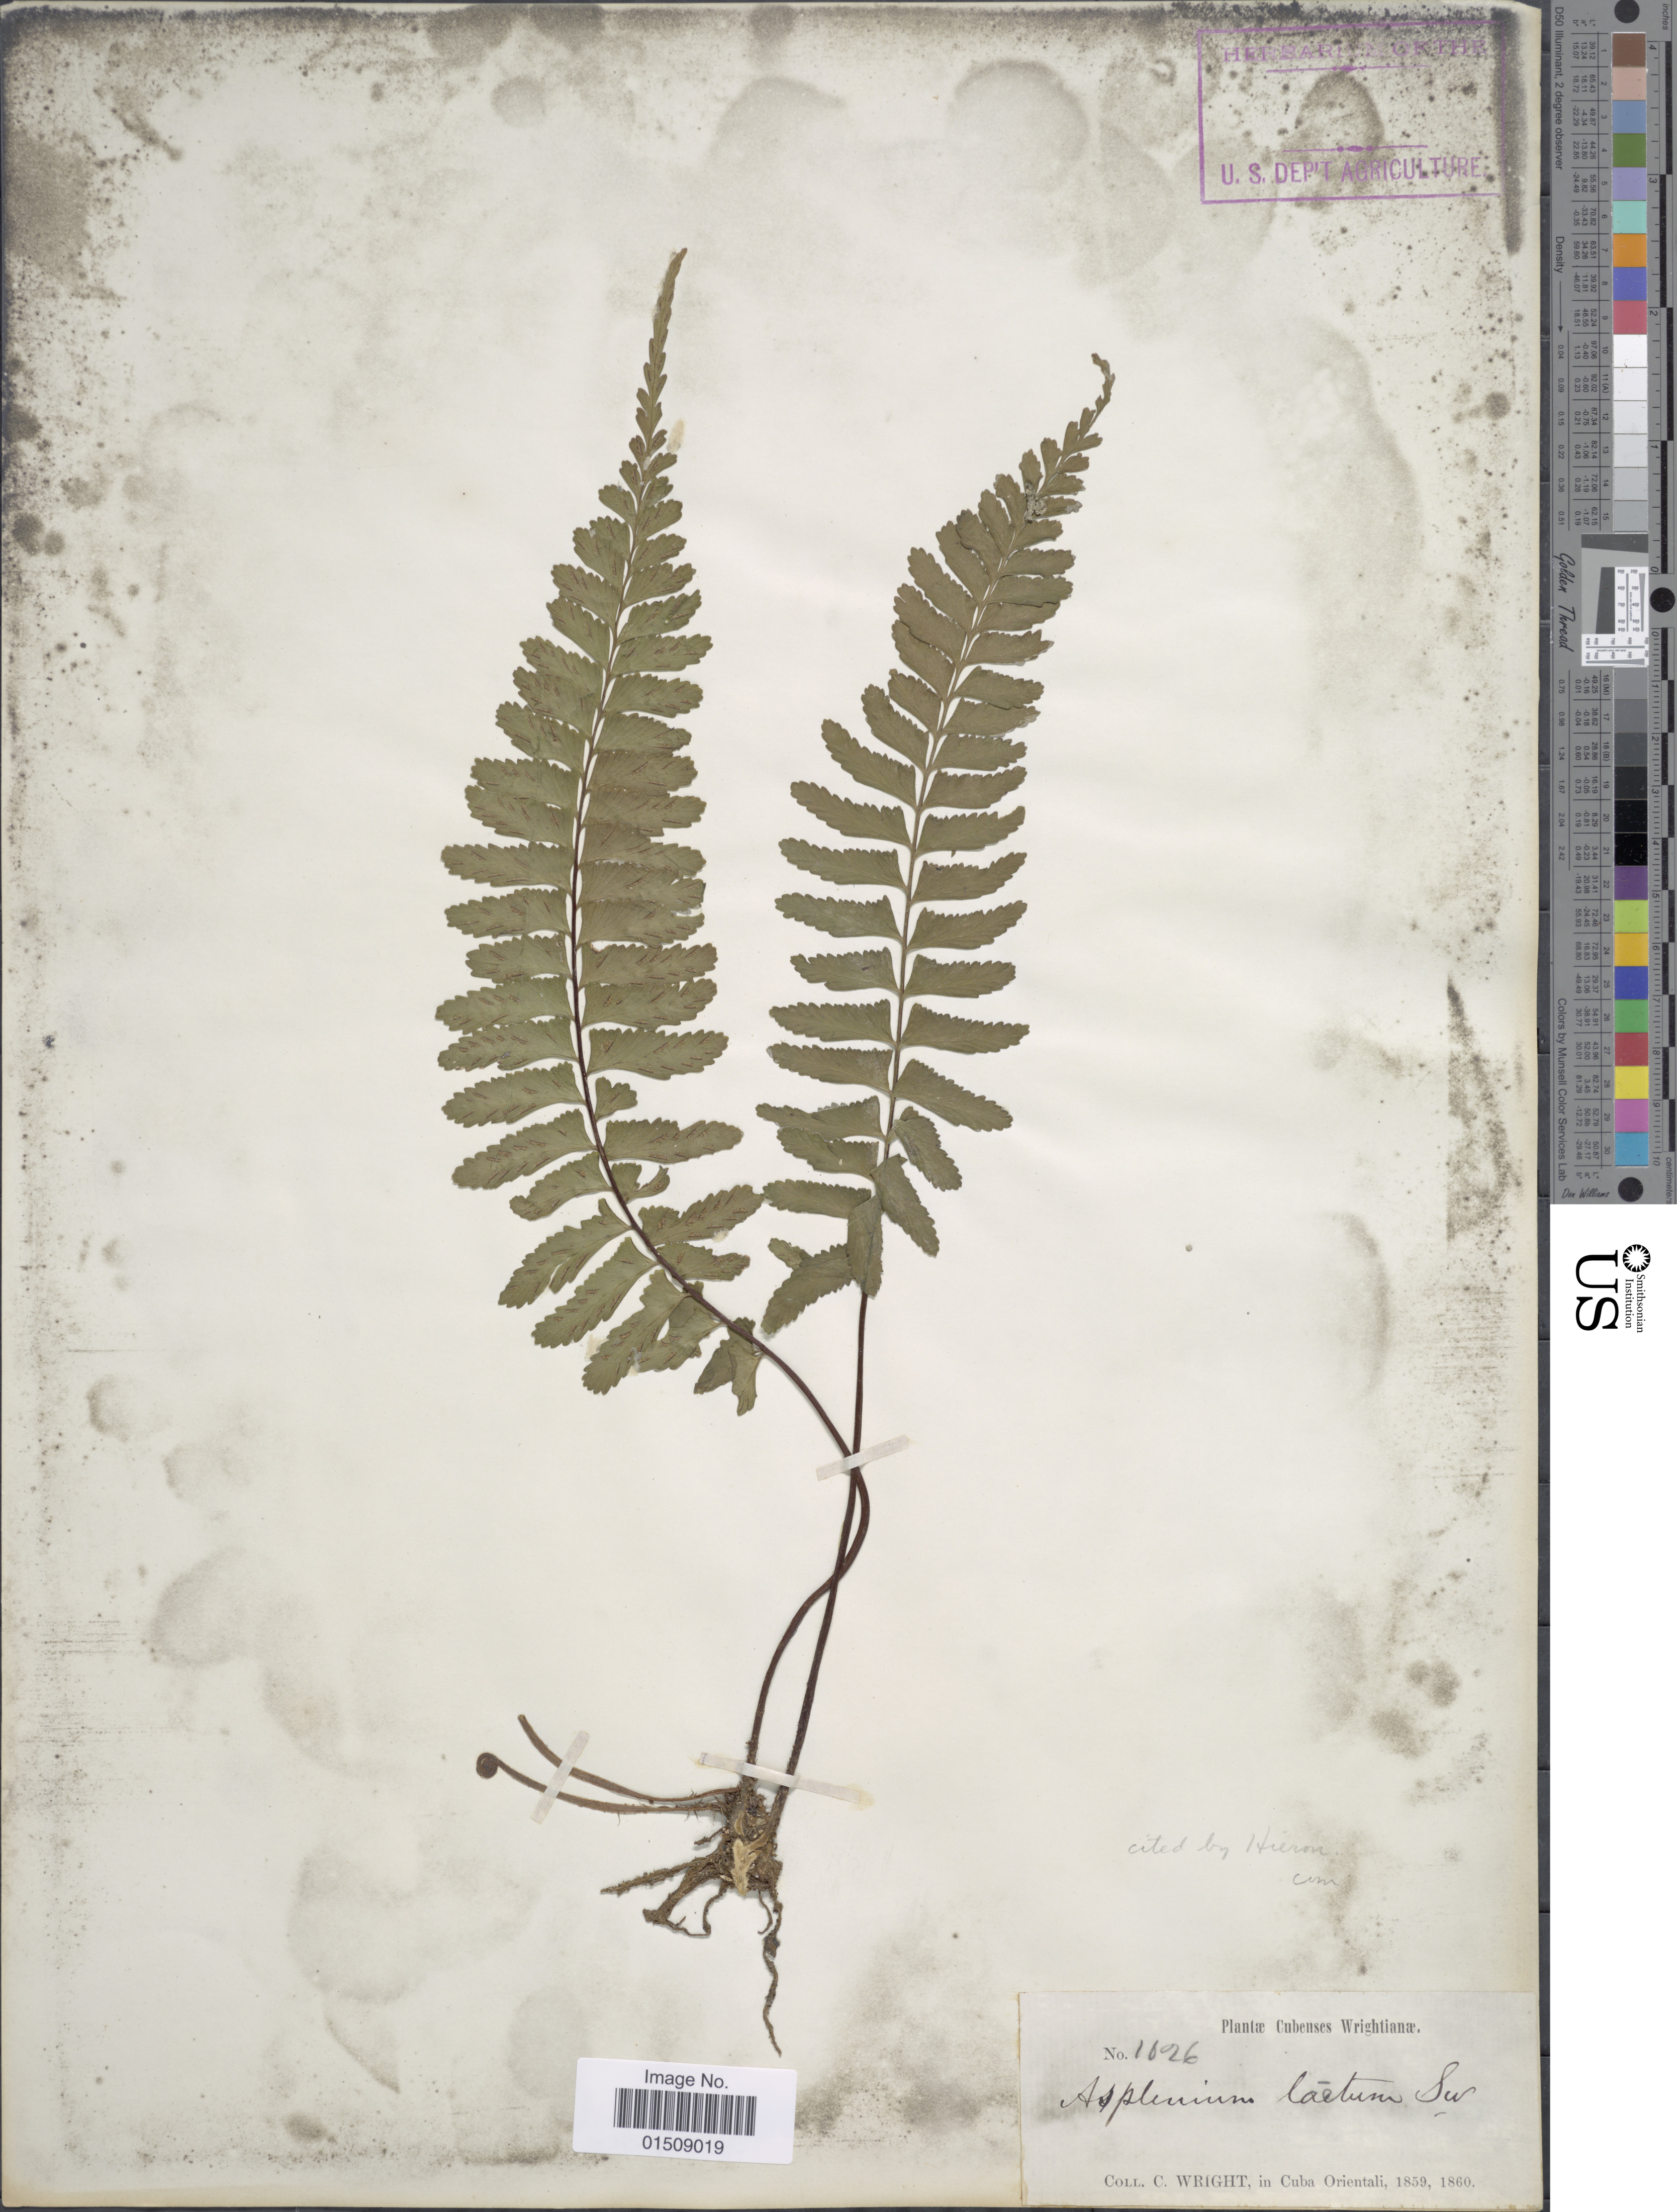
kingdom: Plantae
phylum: Tracheophyta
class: Polypodiopsida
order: Polypodiales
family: Aspleniaceae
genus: Asplenium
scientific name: Asplenium laetum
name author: Sw.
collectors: C. Wright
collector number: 1626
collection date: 1859/1860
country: Cuba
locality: Cubenses, in Cuba Orientali